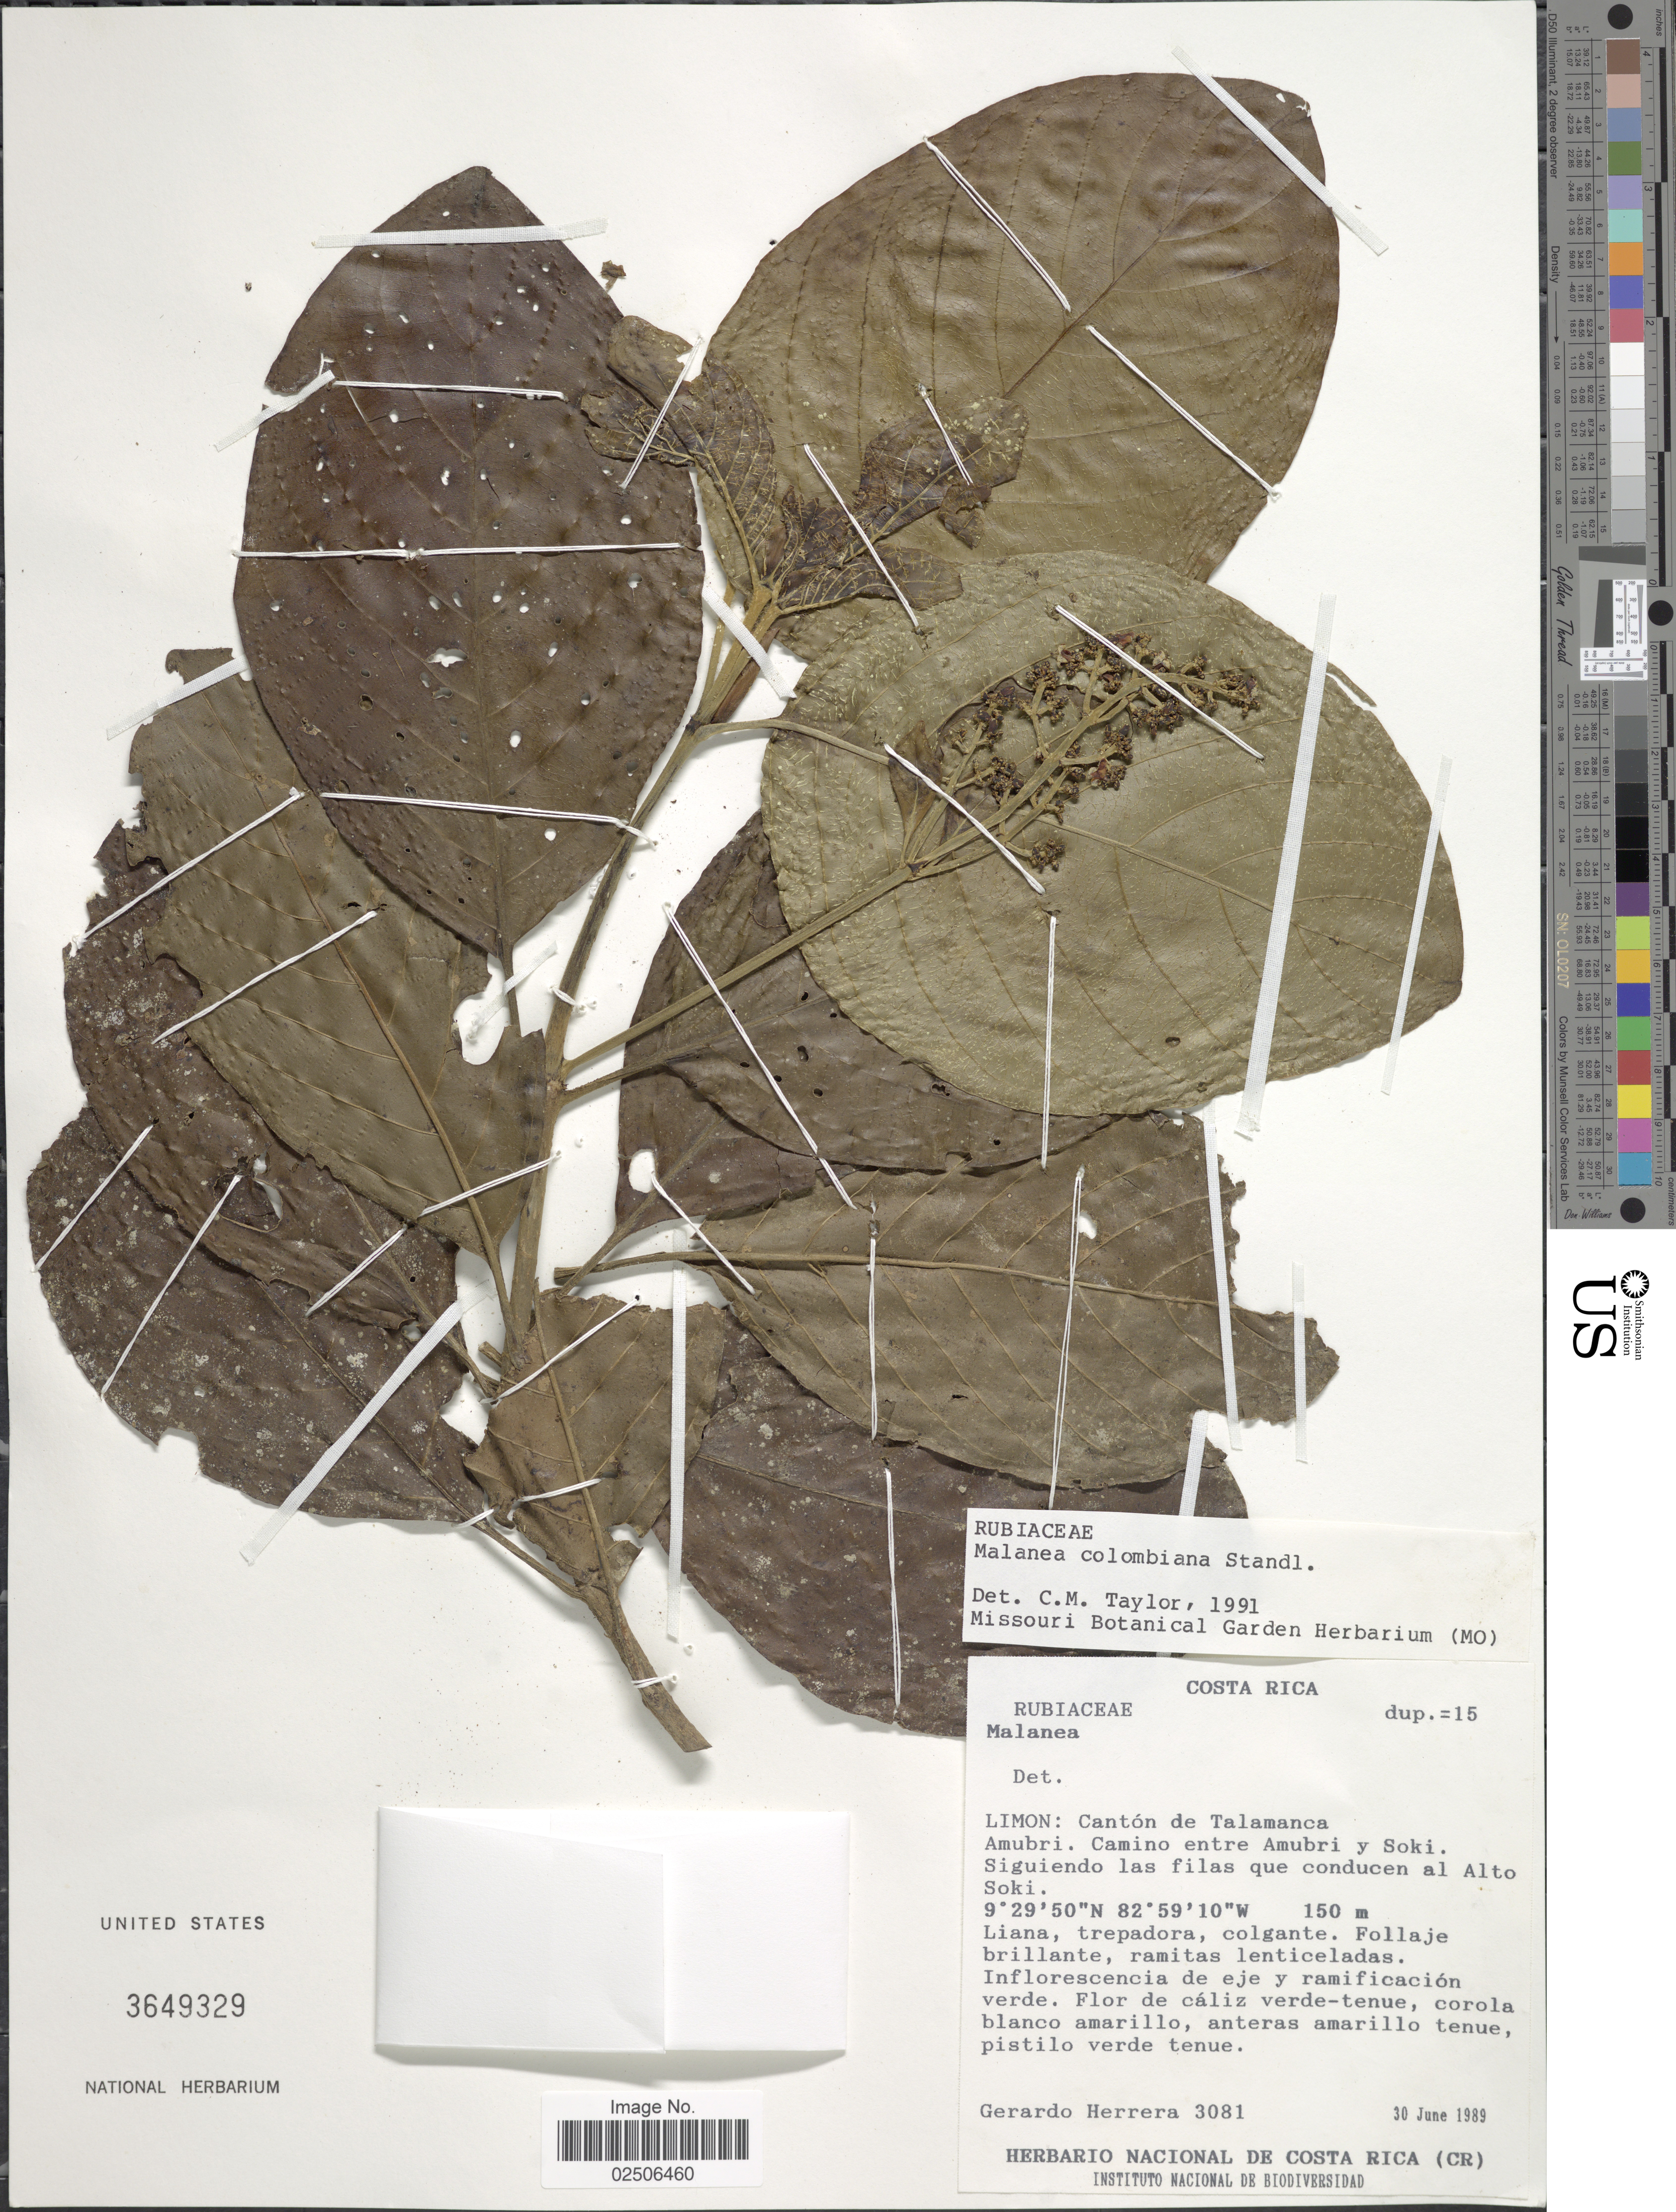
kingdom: Plantae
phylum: Tracheophyta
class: Magnoliopsida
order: Gentianales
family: Rubiaceae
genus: Malanea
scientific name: Malanea colombiana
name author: Standl.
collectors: G. Herrera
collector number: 3081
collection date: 1989-06-30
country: Costa Rica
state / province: Limón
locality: Canton de Talamanca, Amubri, Camino entre Amubri y Soki, Siguiendo las filas que conducen al Alto Soki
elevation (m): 150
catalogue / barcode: US 3649329